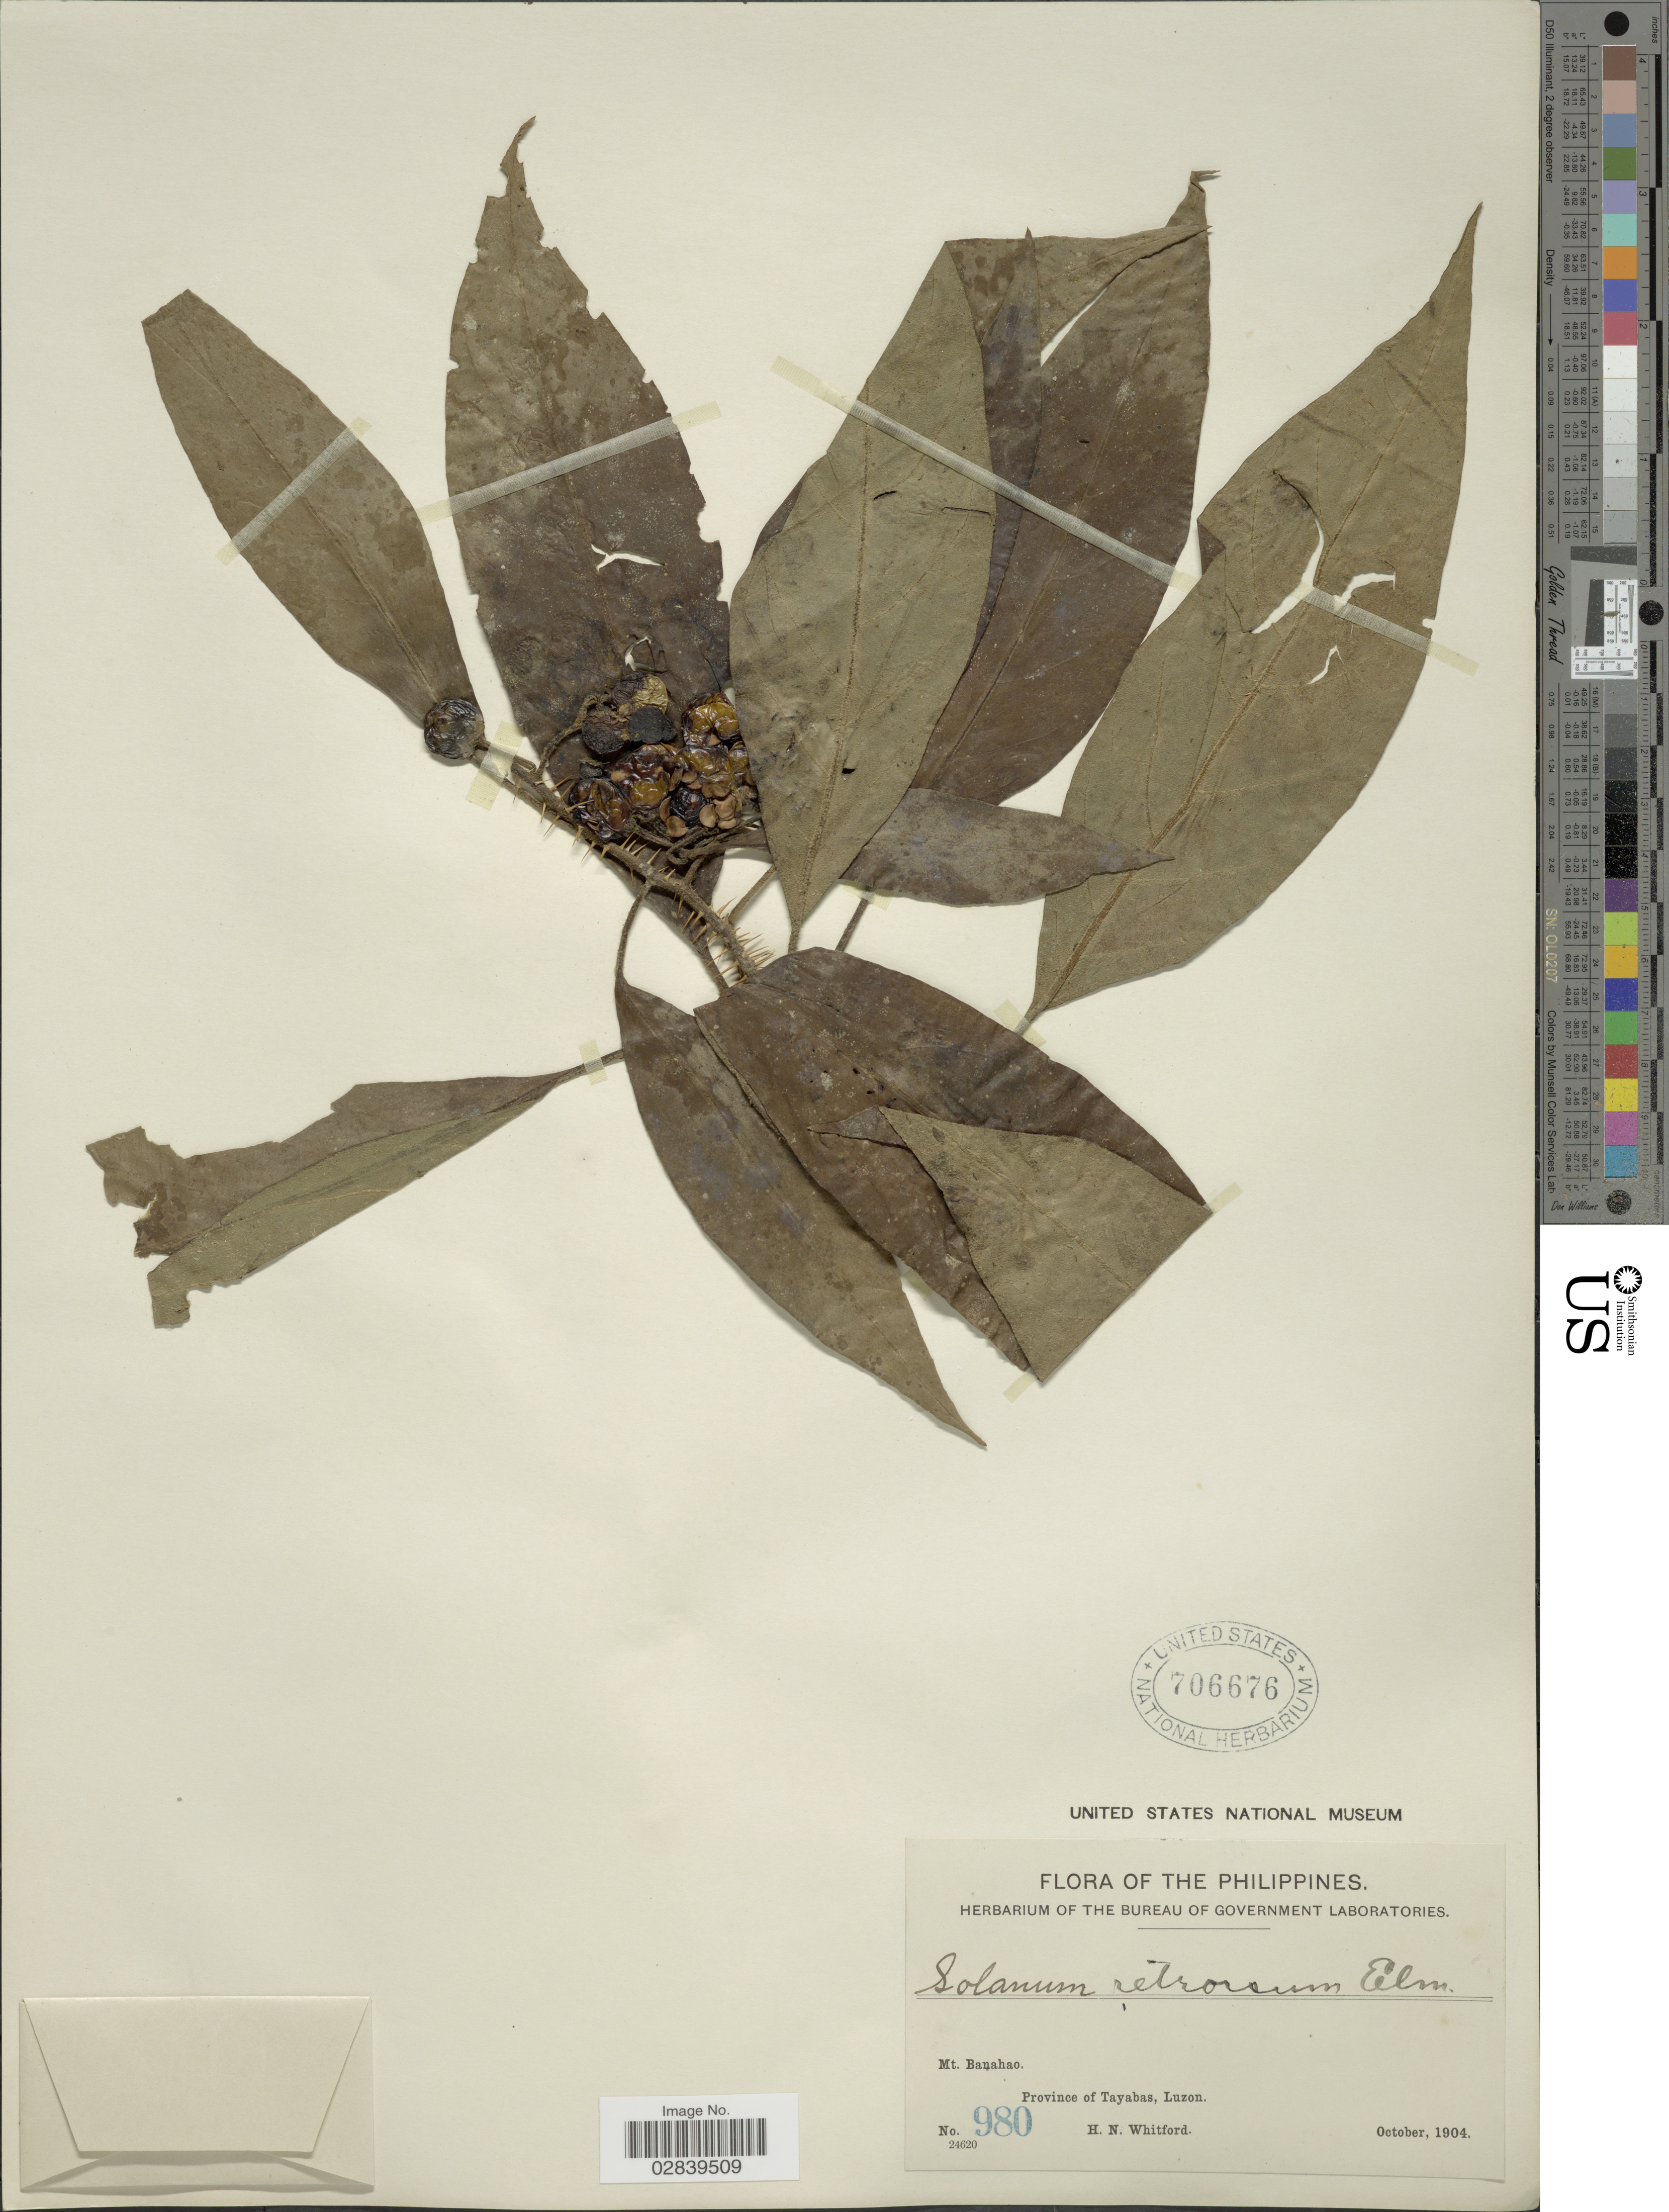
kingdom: Plantae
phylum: Tracheophyta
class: Magnoliopsida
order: Solanales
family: Solanaceae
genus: Solanum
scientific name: Solanum retrorsum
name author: Elmer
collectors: H. N. Whitford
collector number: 980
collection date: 1904-10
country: Philippines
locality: Mt. Banahao, Province of Tayabas, Luzon.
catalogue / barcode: US 706676